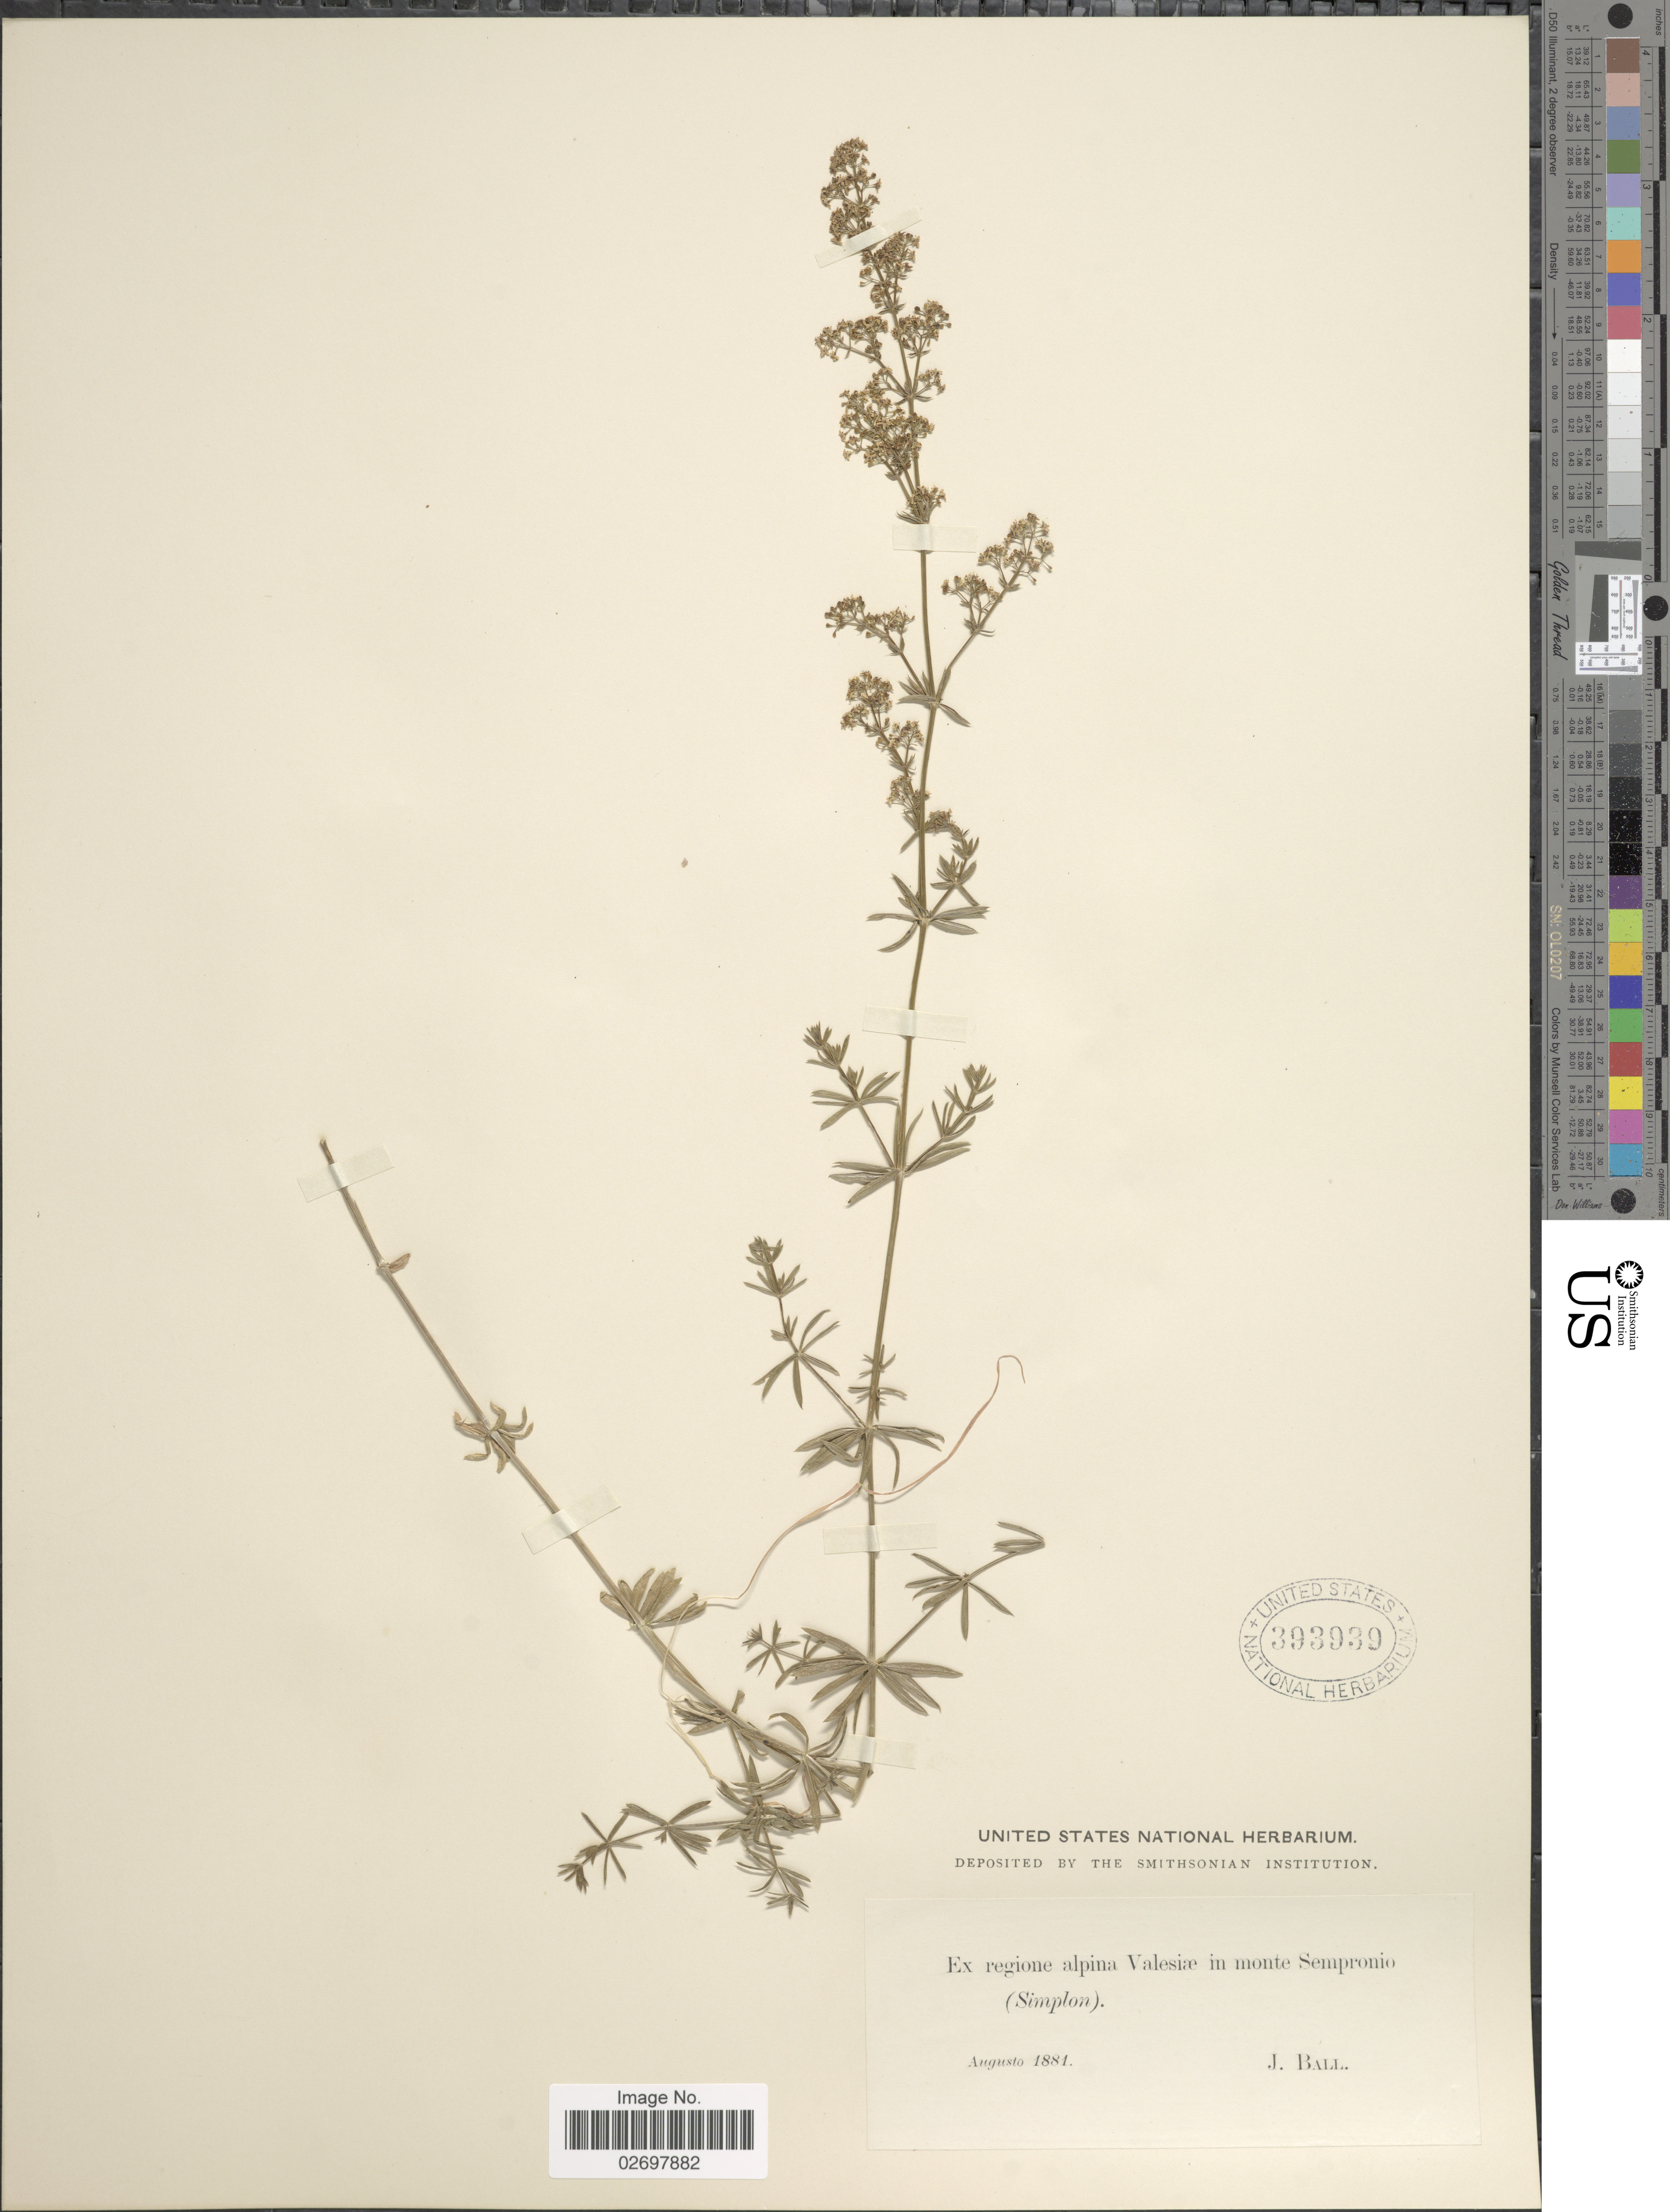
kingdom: Plantae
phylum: Tracheophyta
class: Magnoliopsida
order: Gentianales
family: Rubiaceae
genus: Galium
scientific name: Galium sp.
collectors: J. Ball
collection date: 1881-08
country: Switzerland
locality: Ex regione alpina Valesiae in monte Sempronio (Simplon)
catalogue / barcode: US 393939